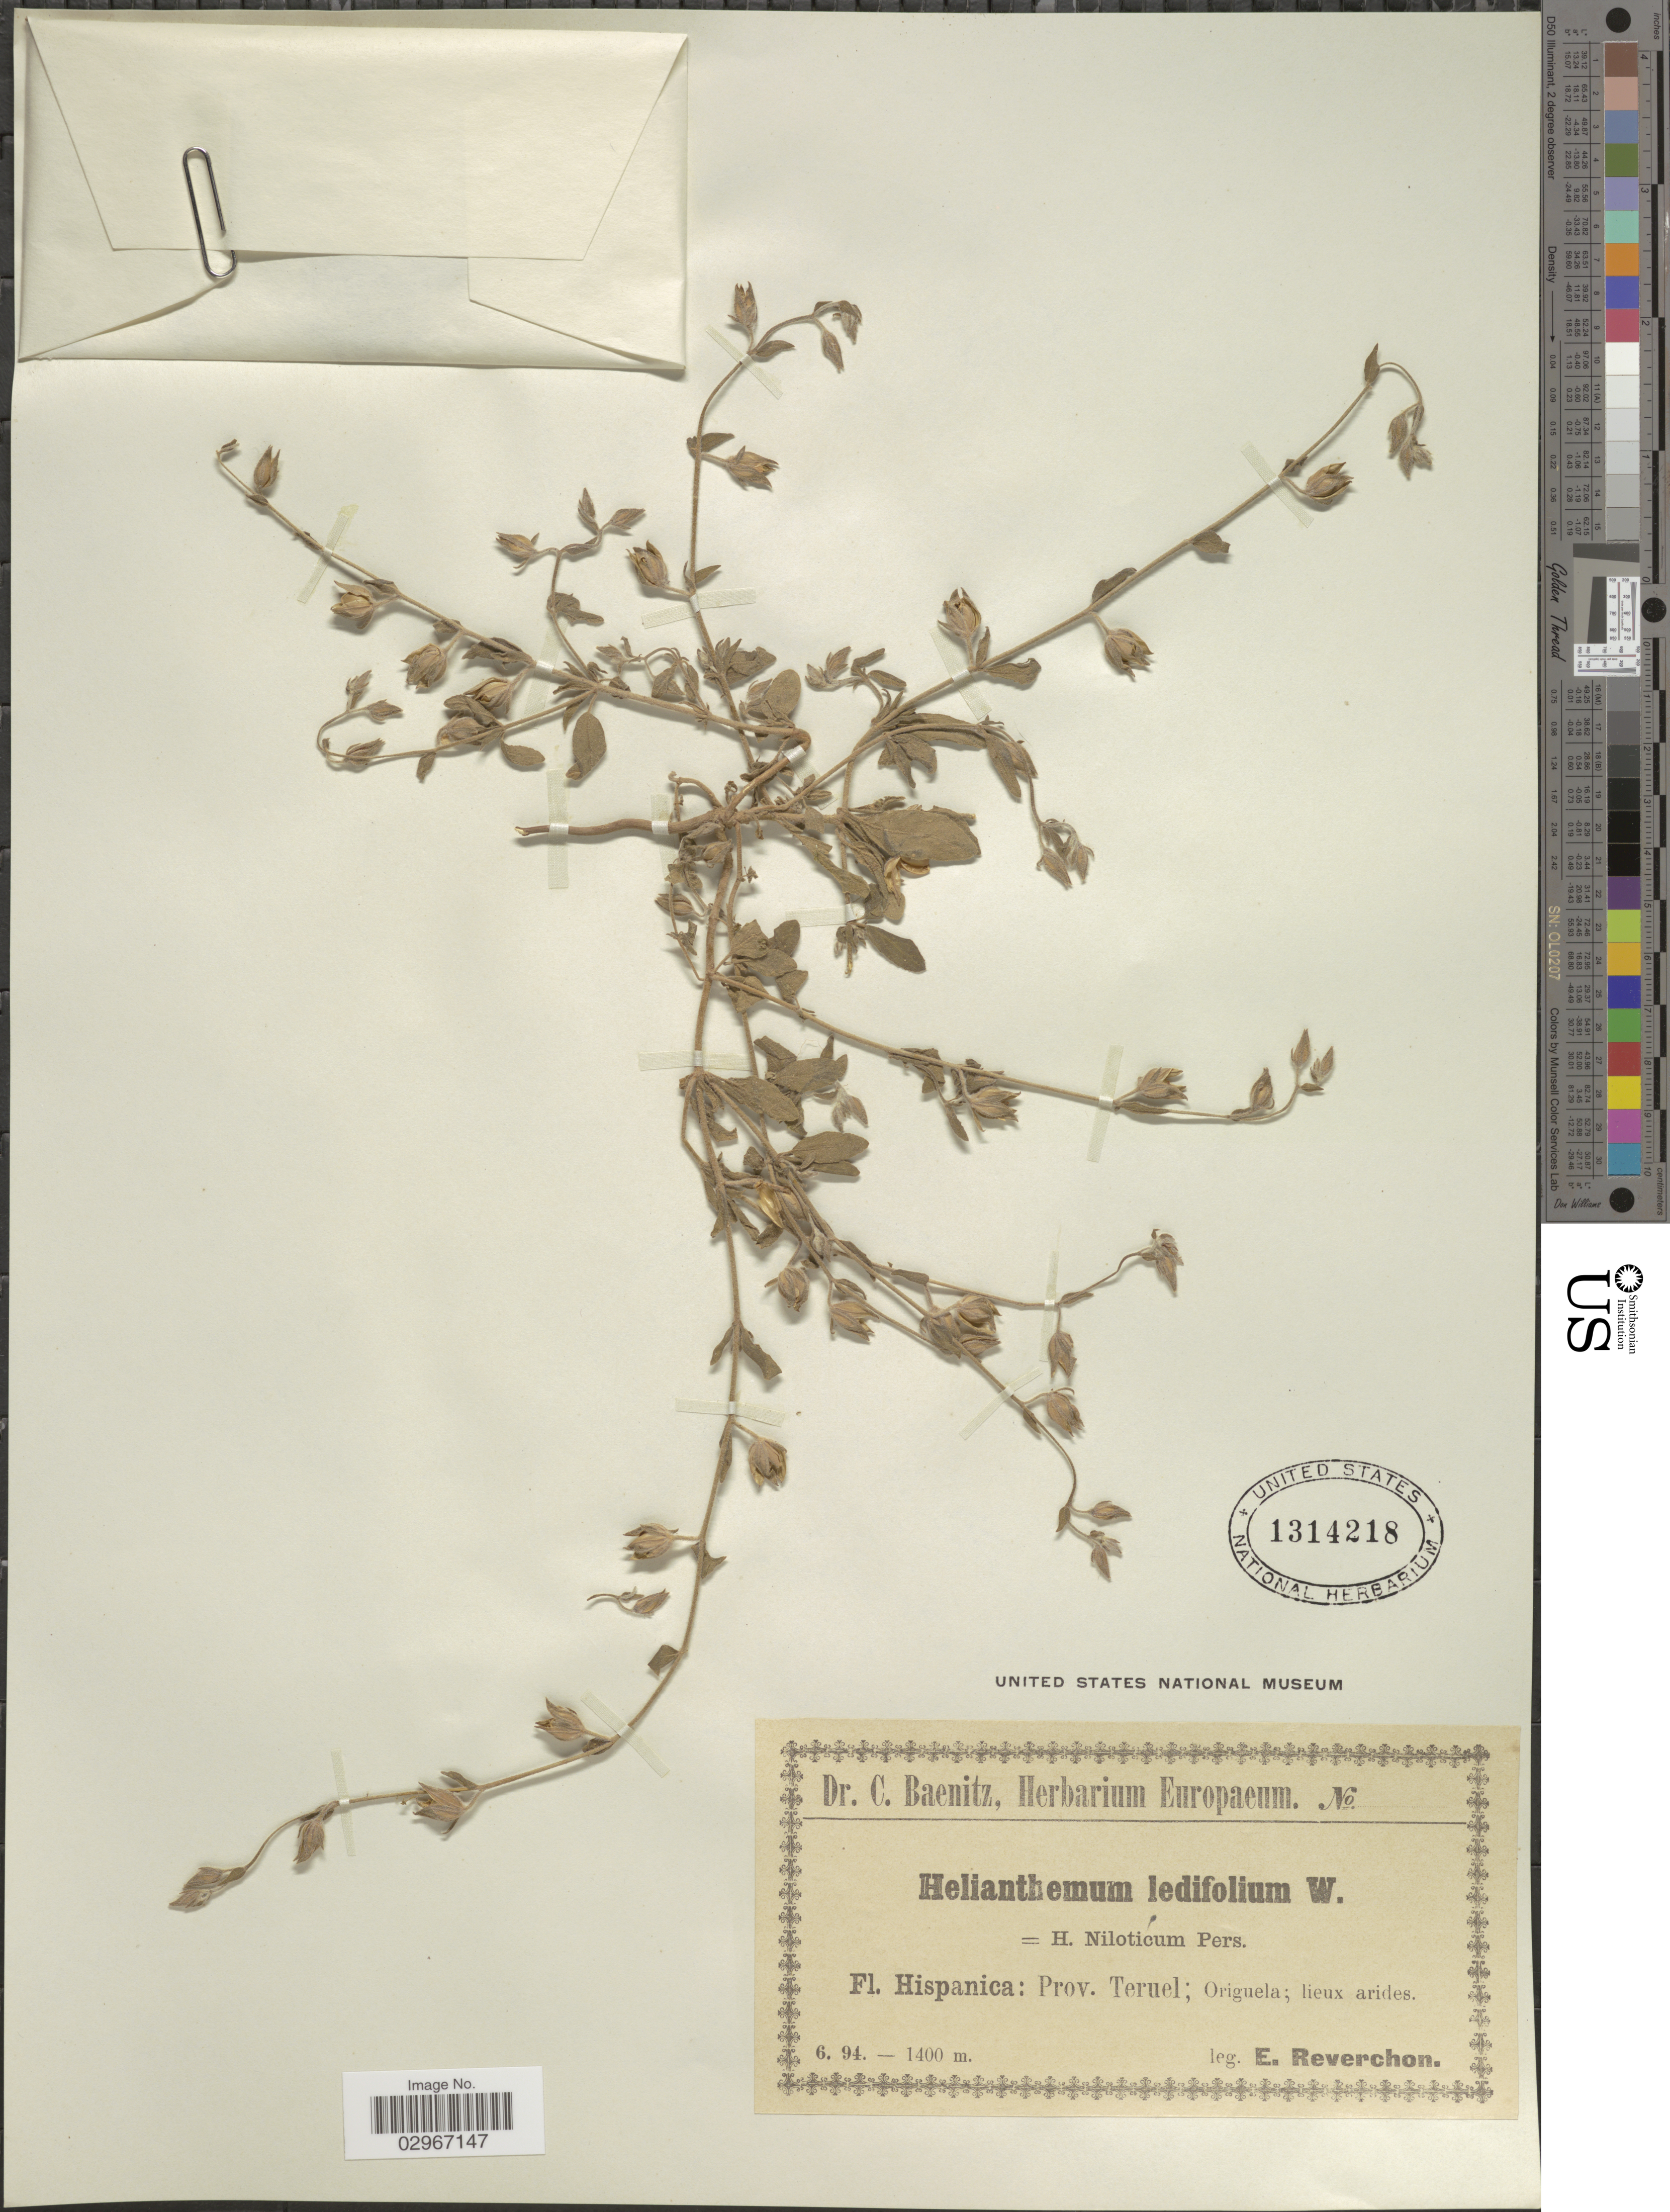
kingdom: Plantae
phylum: Tracheophyta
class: Magnoliopsida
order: Malvales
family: Cistaceae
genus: Helianthemum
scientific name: Helianthemum ledifolium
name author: (L.) Mill.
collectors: E. Reverchon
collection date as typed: Transcribed d/m/y: /6/94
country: Spain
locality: Hispanica: Prov. Teruel; Origuela; lieux arides.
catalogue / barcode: US 1314218